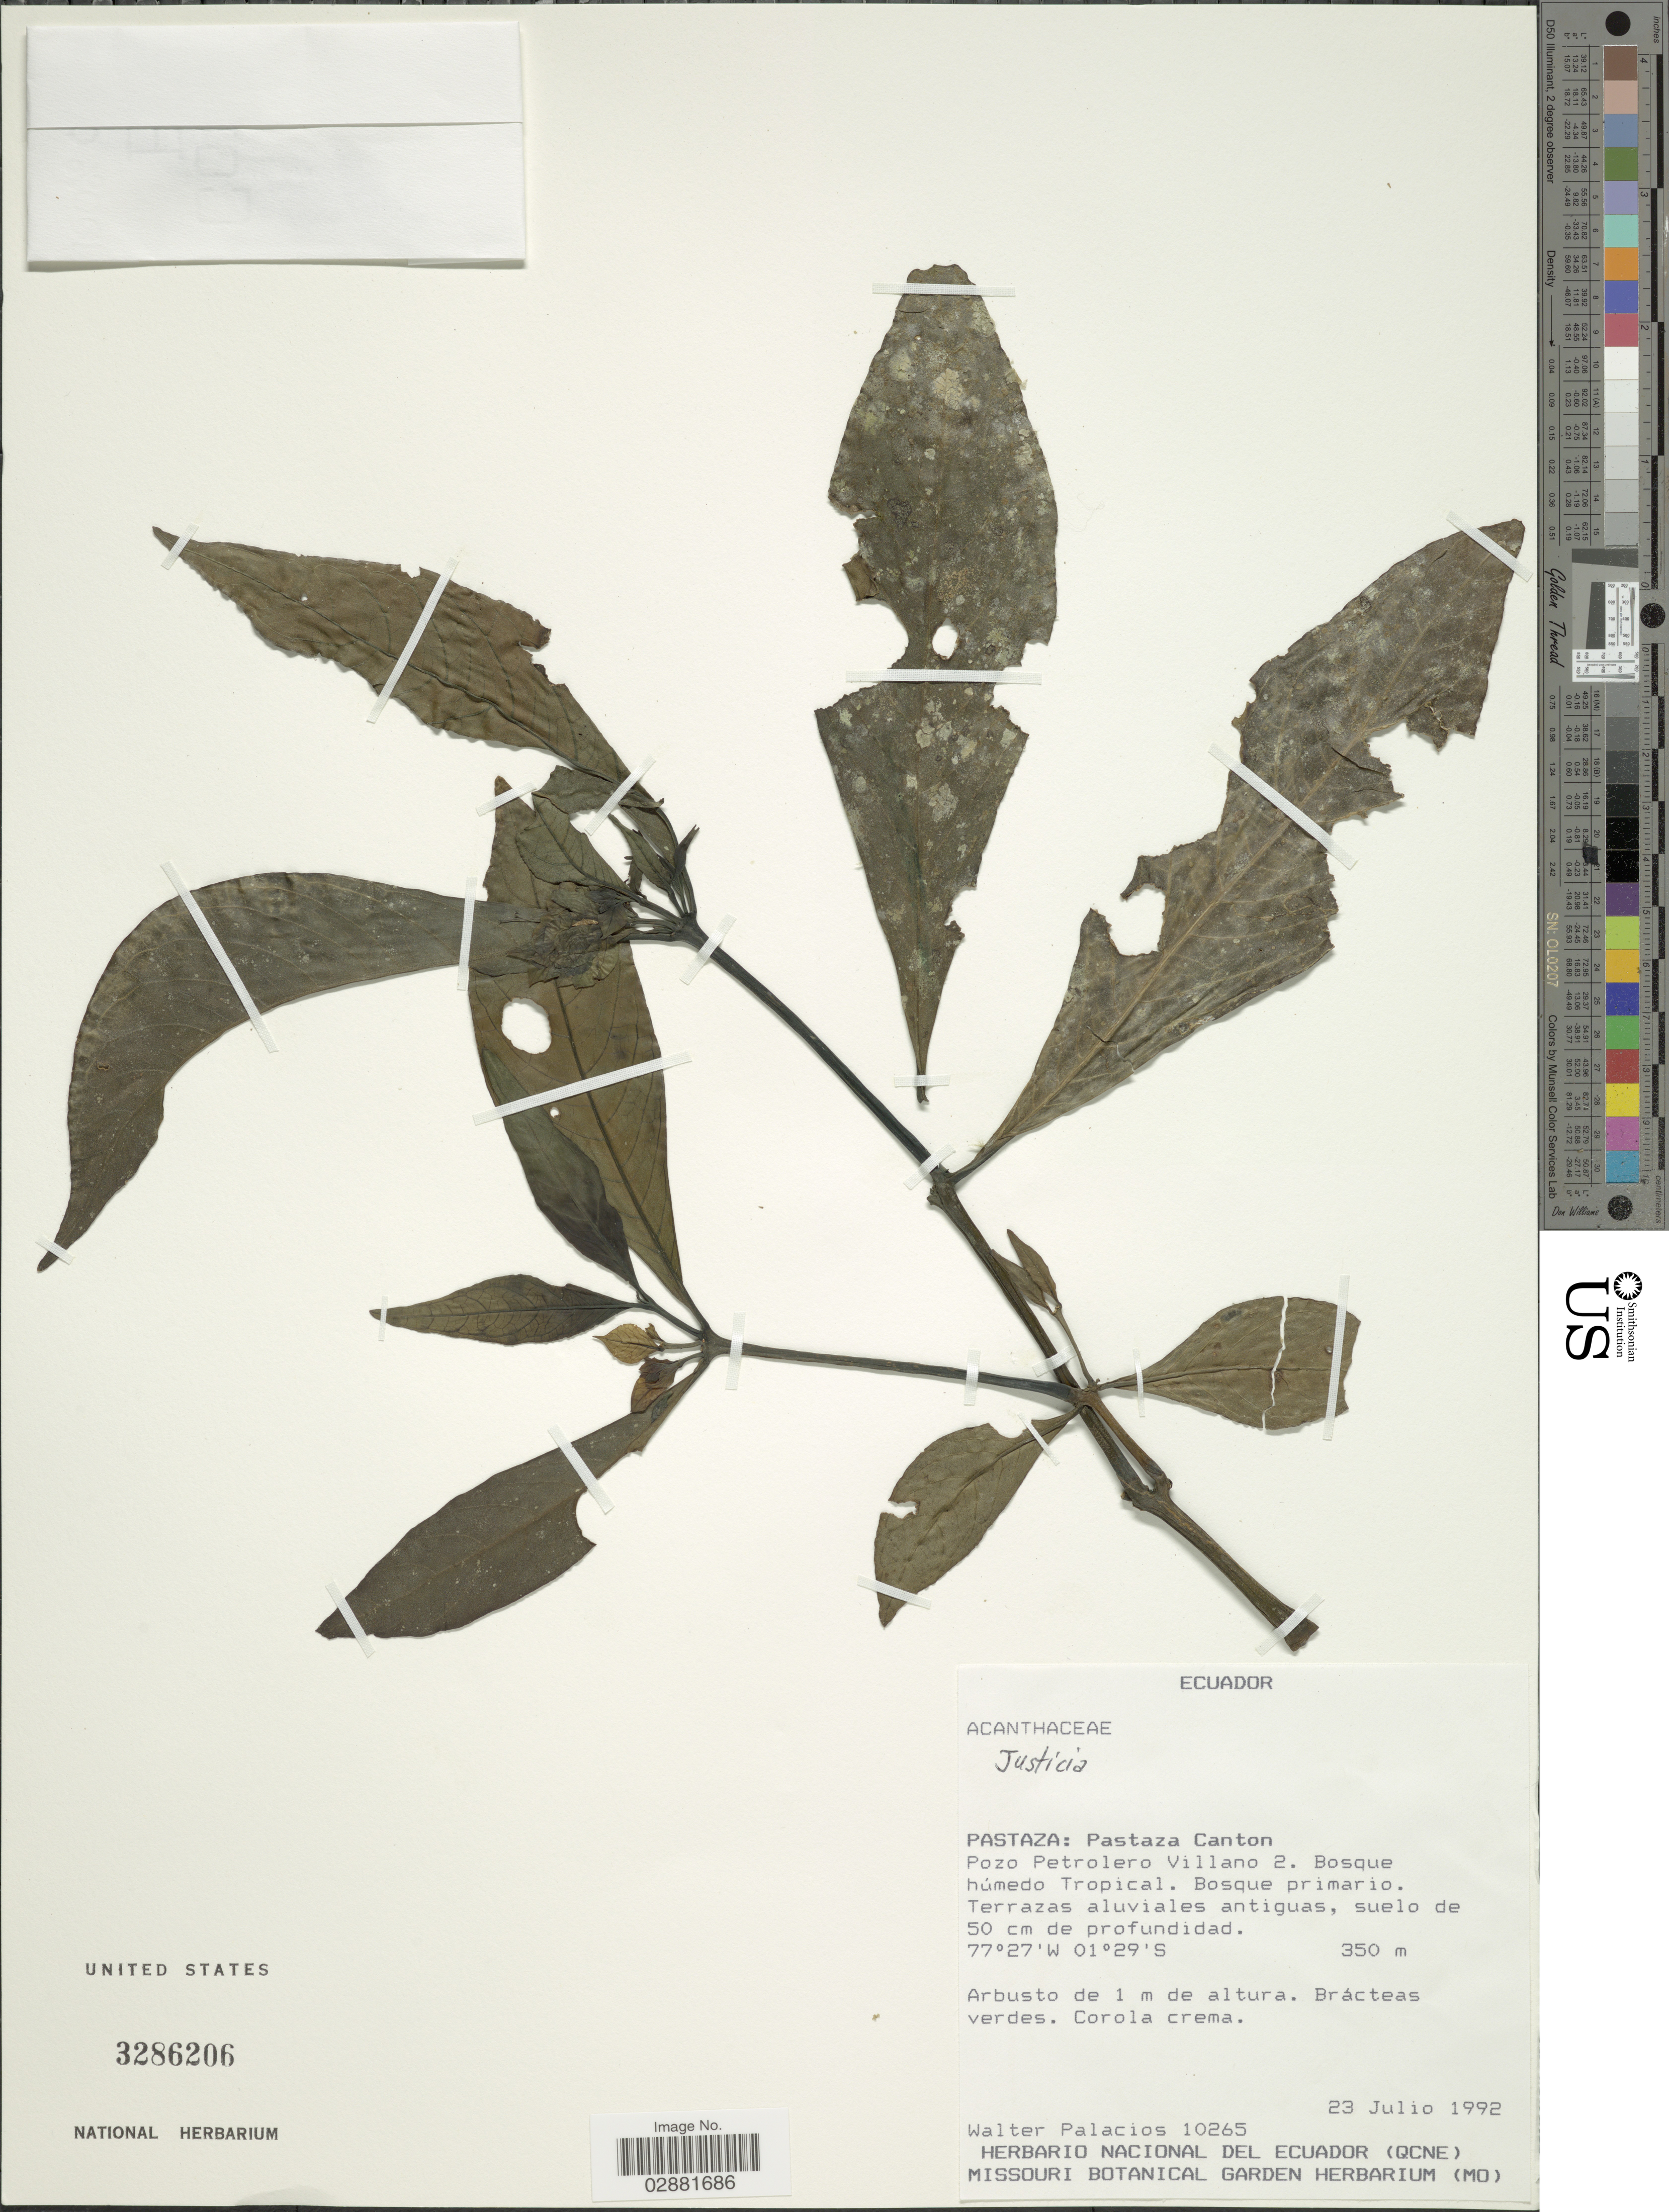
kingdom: Plantae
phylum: Tracheophyta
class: Magnoliopsida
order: Lamiales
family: Acanthaceae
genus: Justicia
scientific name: Justicia sp.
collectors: W. Palacios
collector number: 10265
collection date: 1992-07-23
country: Ecuador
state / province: Pastaza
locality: Pastaza Canton, Pozo Petrolero Villano 2.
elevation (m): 350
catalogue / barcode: US 3286206